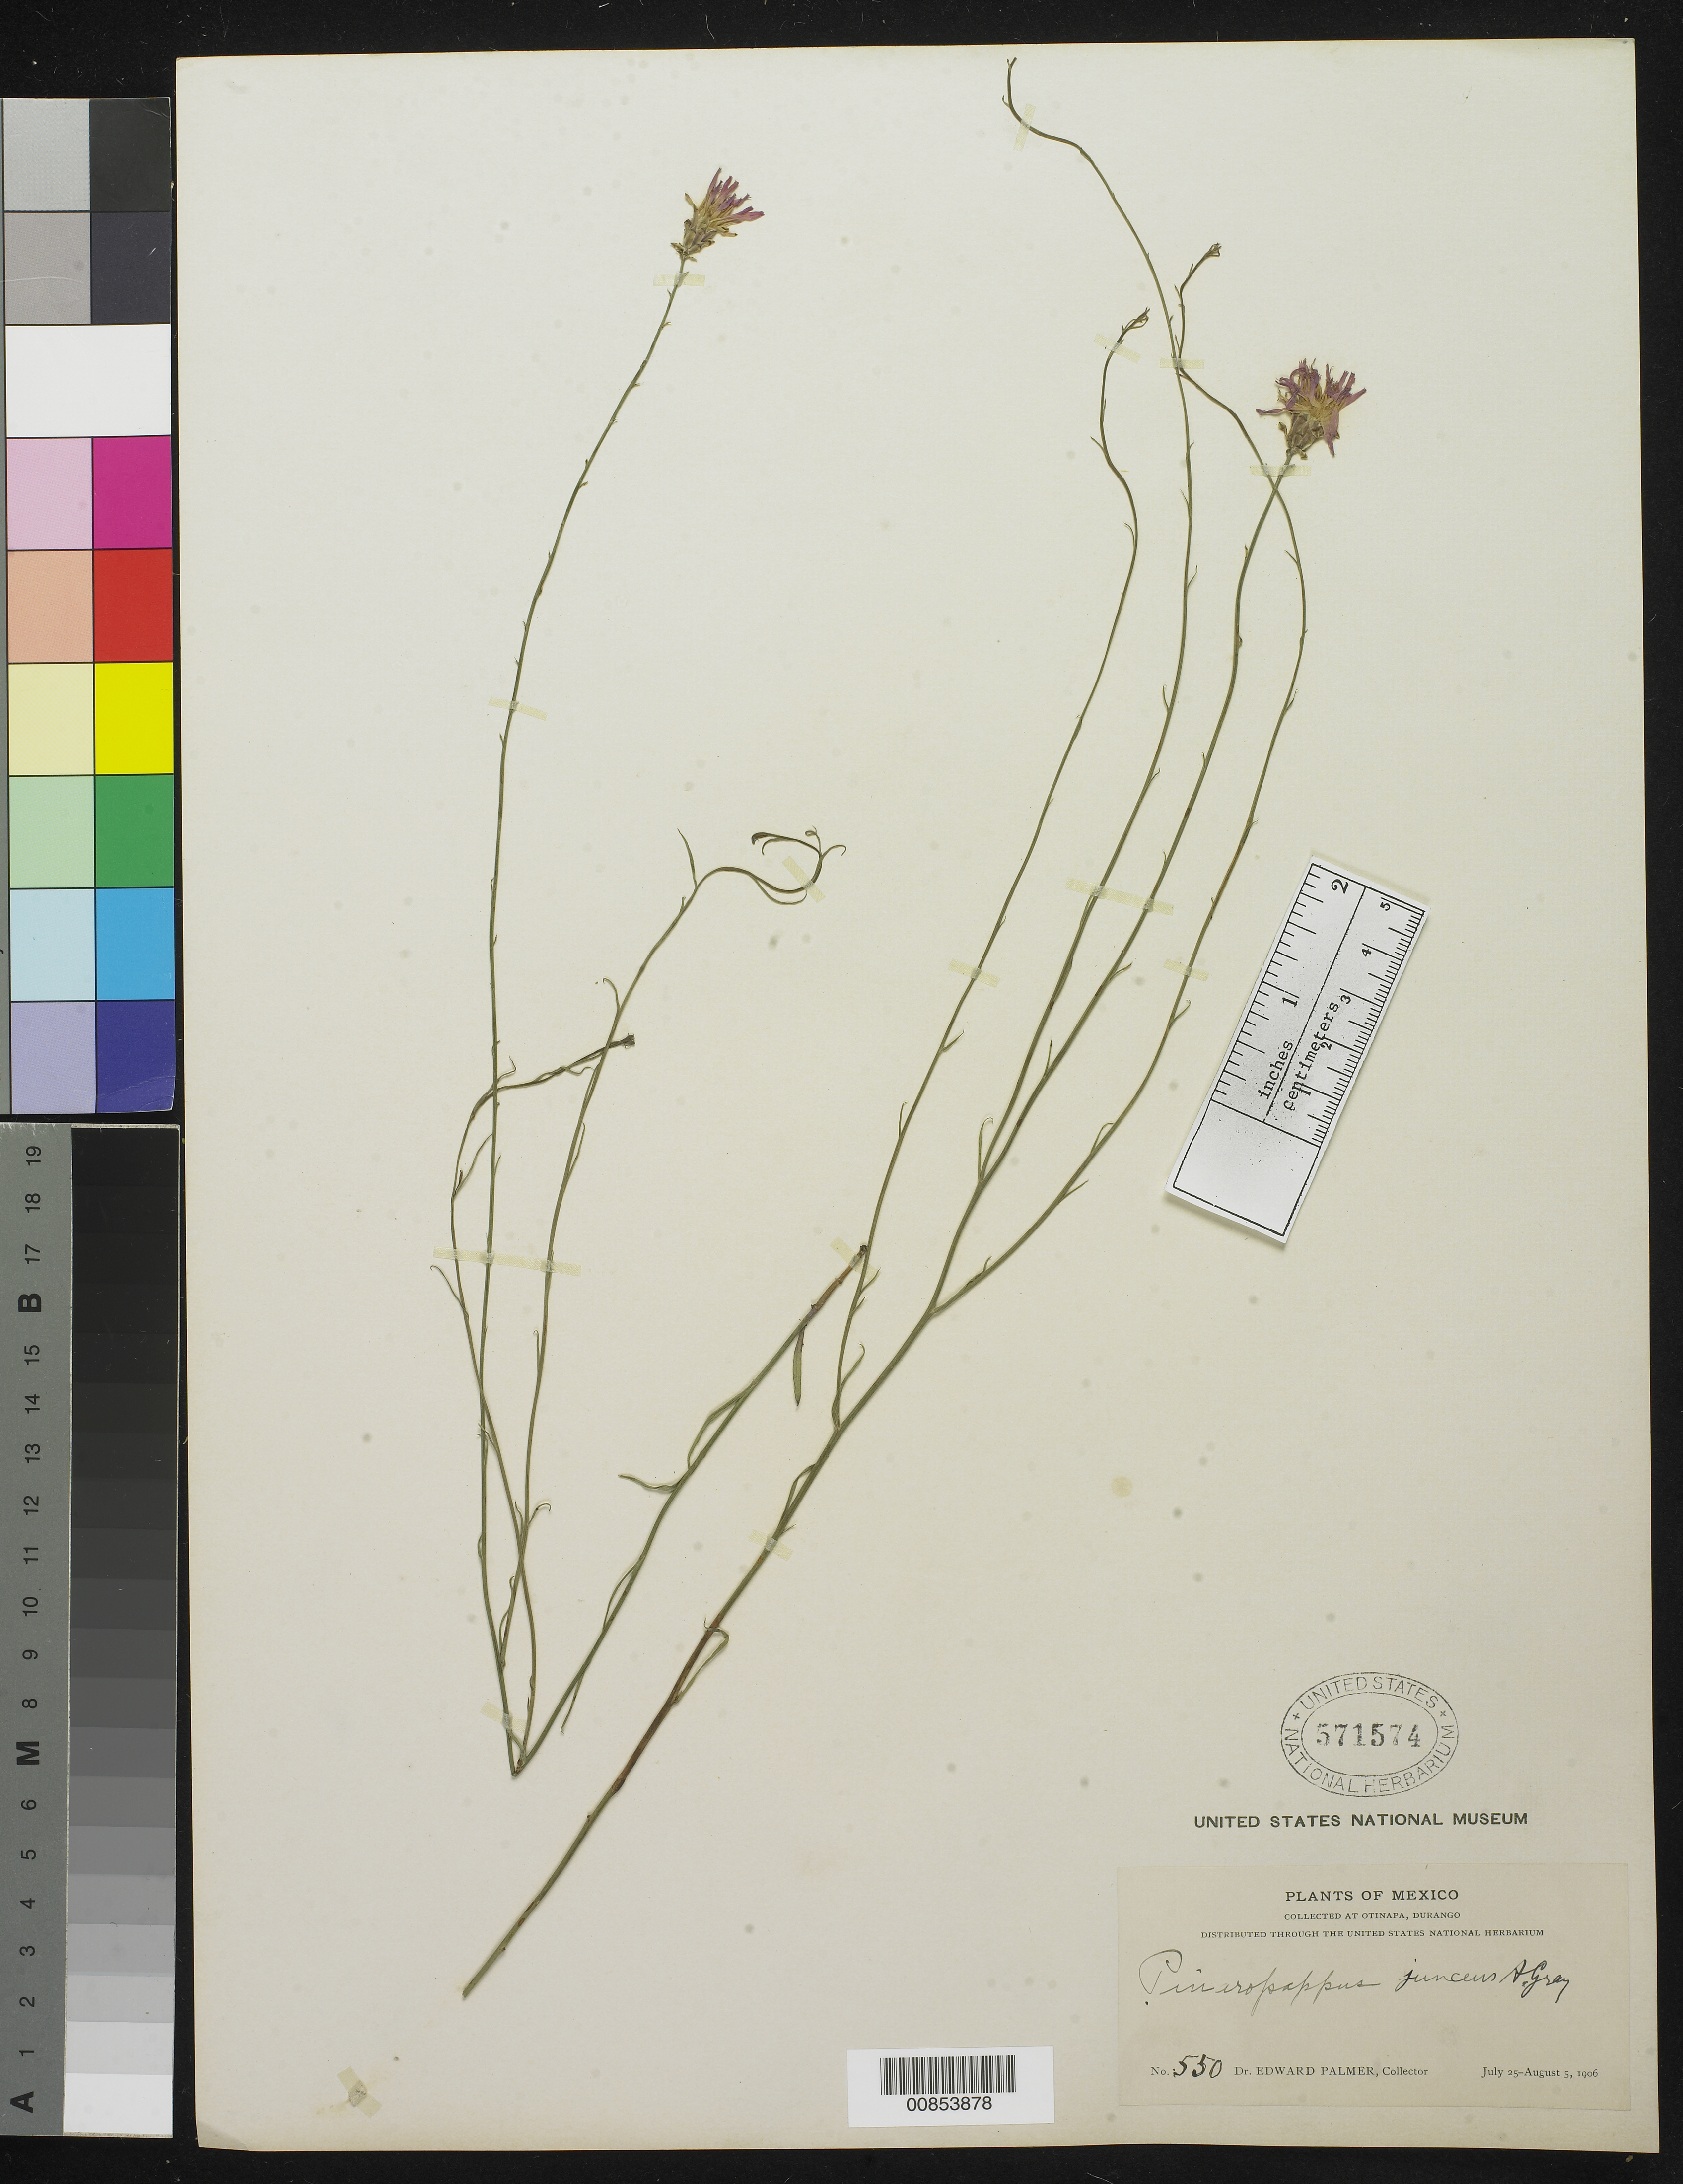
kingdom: Plantae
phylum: Tracheophyta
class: Magnoliopsida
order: Asterales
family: Asteraceae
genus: Pinaropappus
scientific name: Pinaropappus junceus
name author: A. Gray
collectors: E. Palmer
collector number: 550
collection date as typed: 25 Jul 1906 to 05 Aug 1906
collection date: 1906-07-25/1906-08-05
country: Mexico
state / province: Durango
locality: Otinapa, Durango.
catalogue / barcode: US 71574